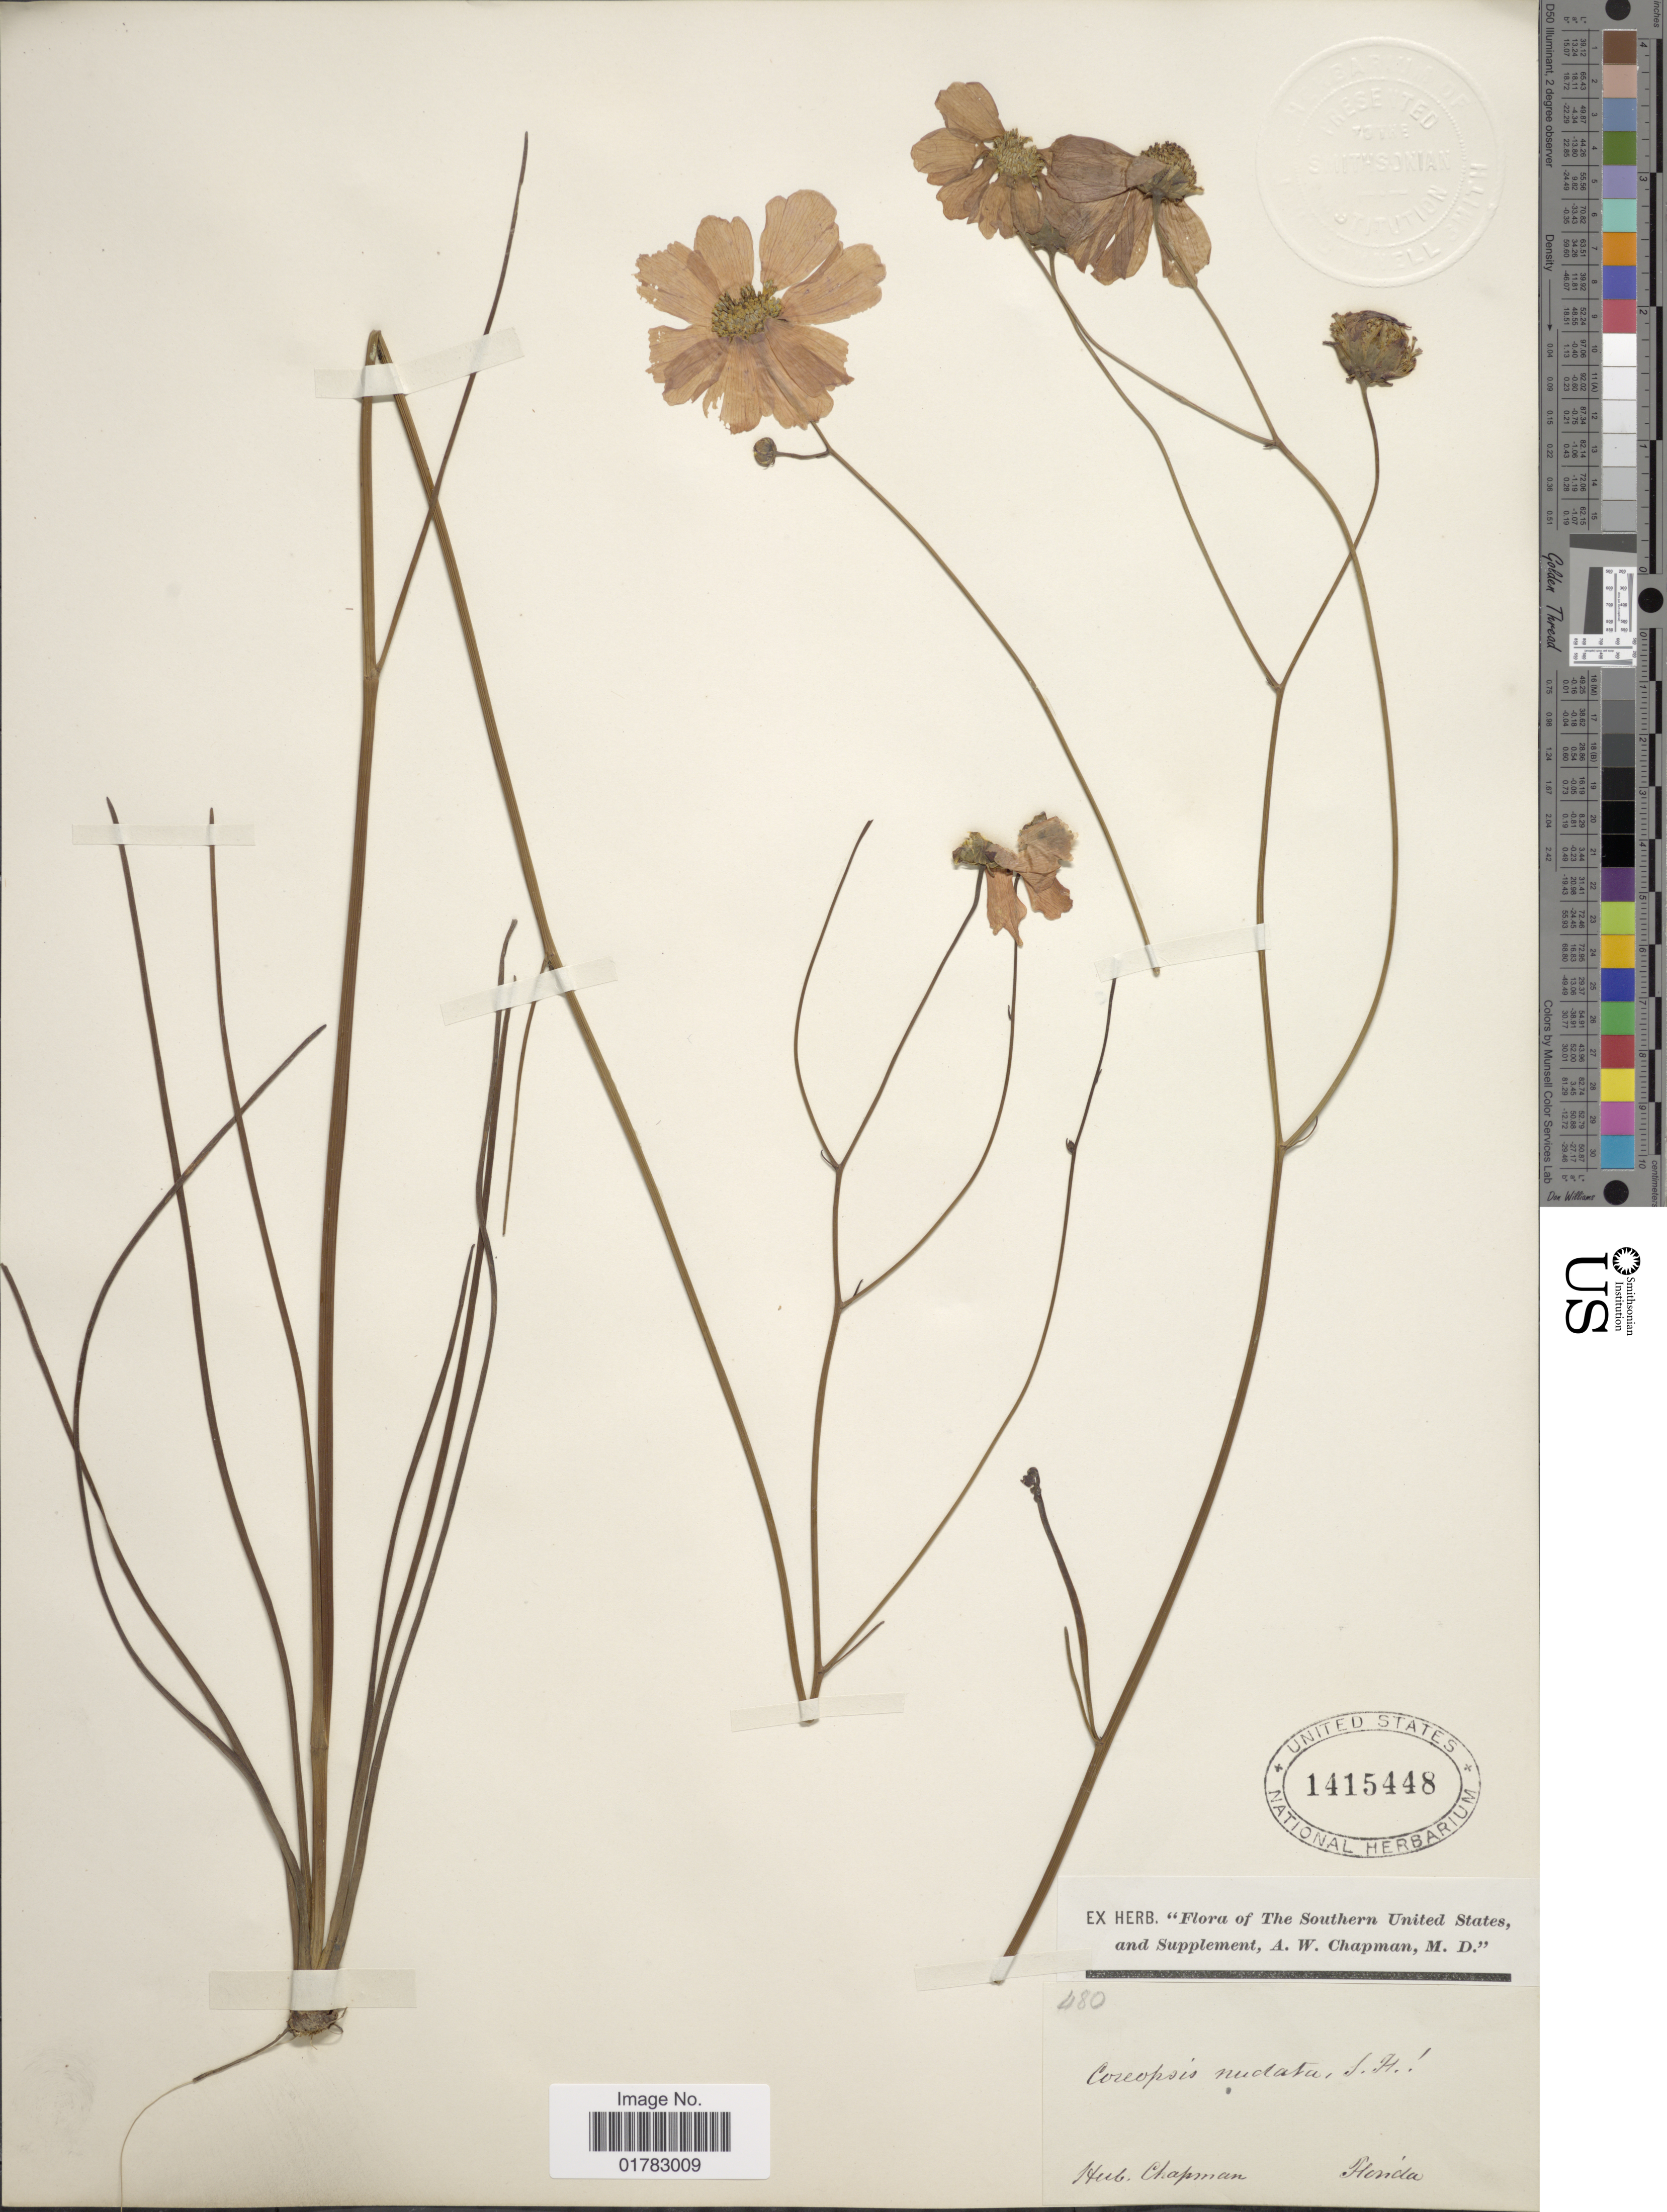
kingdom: Plantae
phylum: Tracheophyta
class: Magnoliopsida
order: Asterales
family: Asteraceae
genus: Coreopsis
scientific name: Coreopsis nudatus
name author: Nutt.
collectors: ex herb. Chapman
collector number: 480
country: United States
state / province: Florida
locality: Southern United States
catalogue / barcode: US 1415448